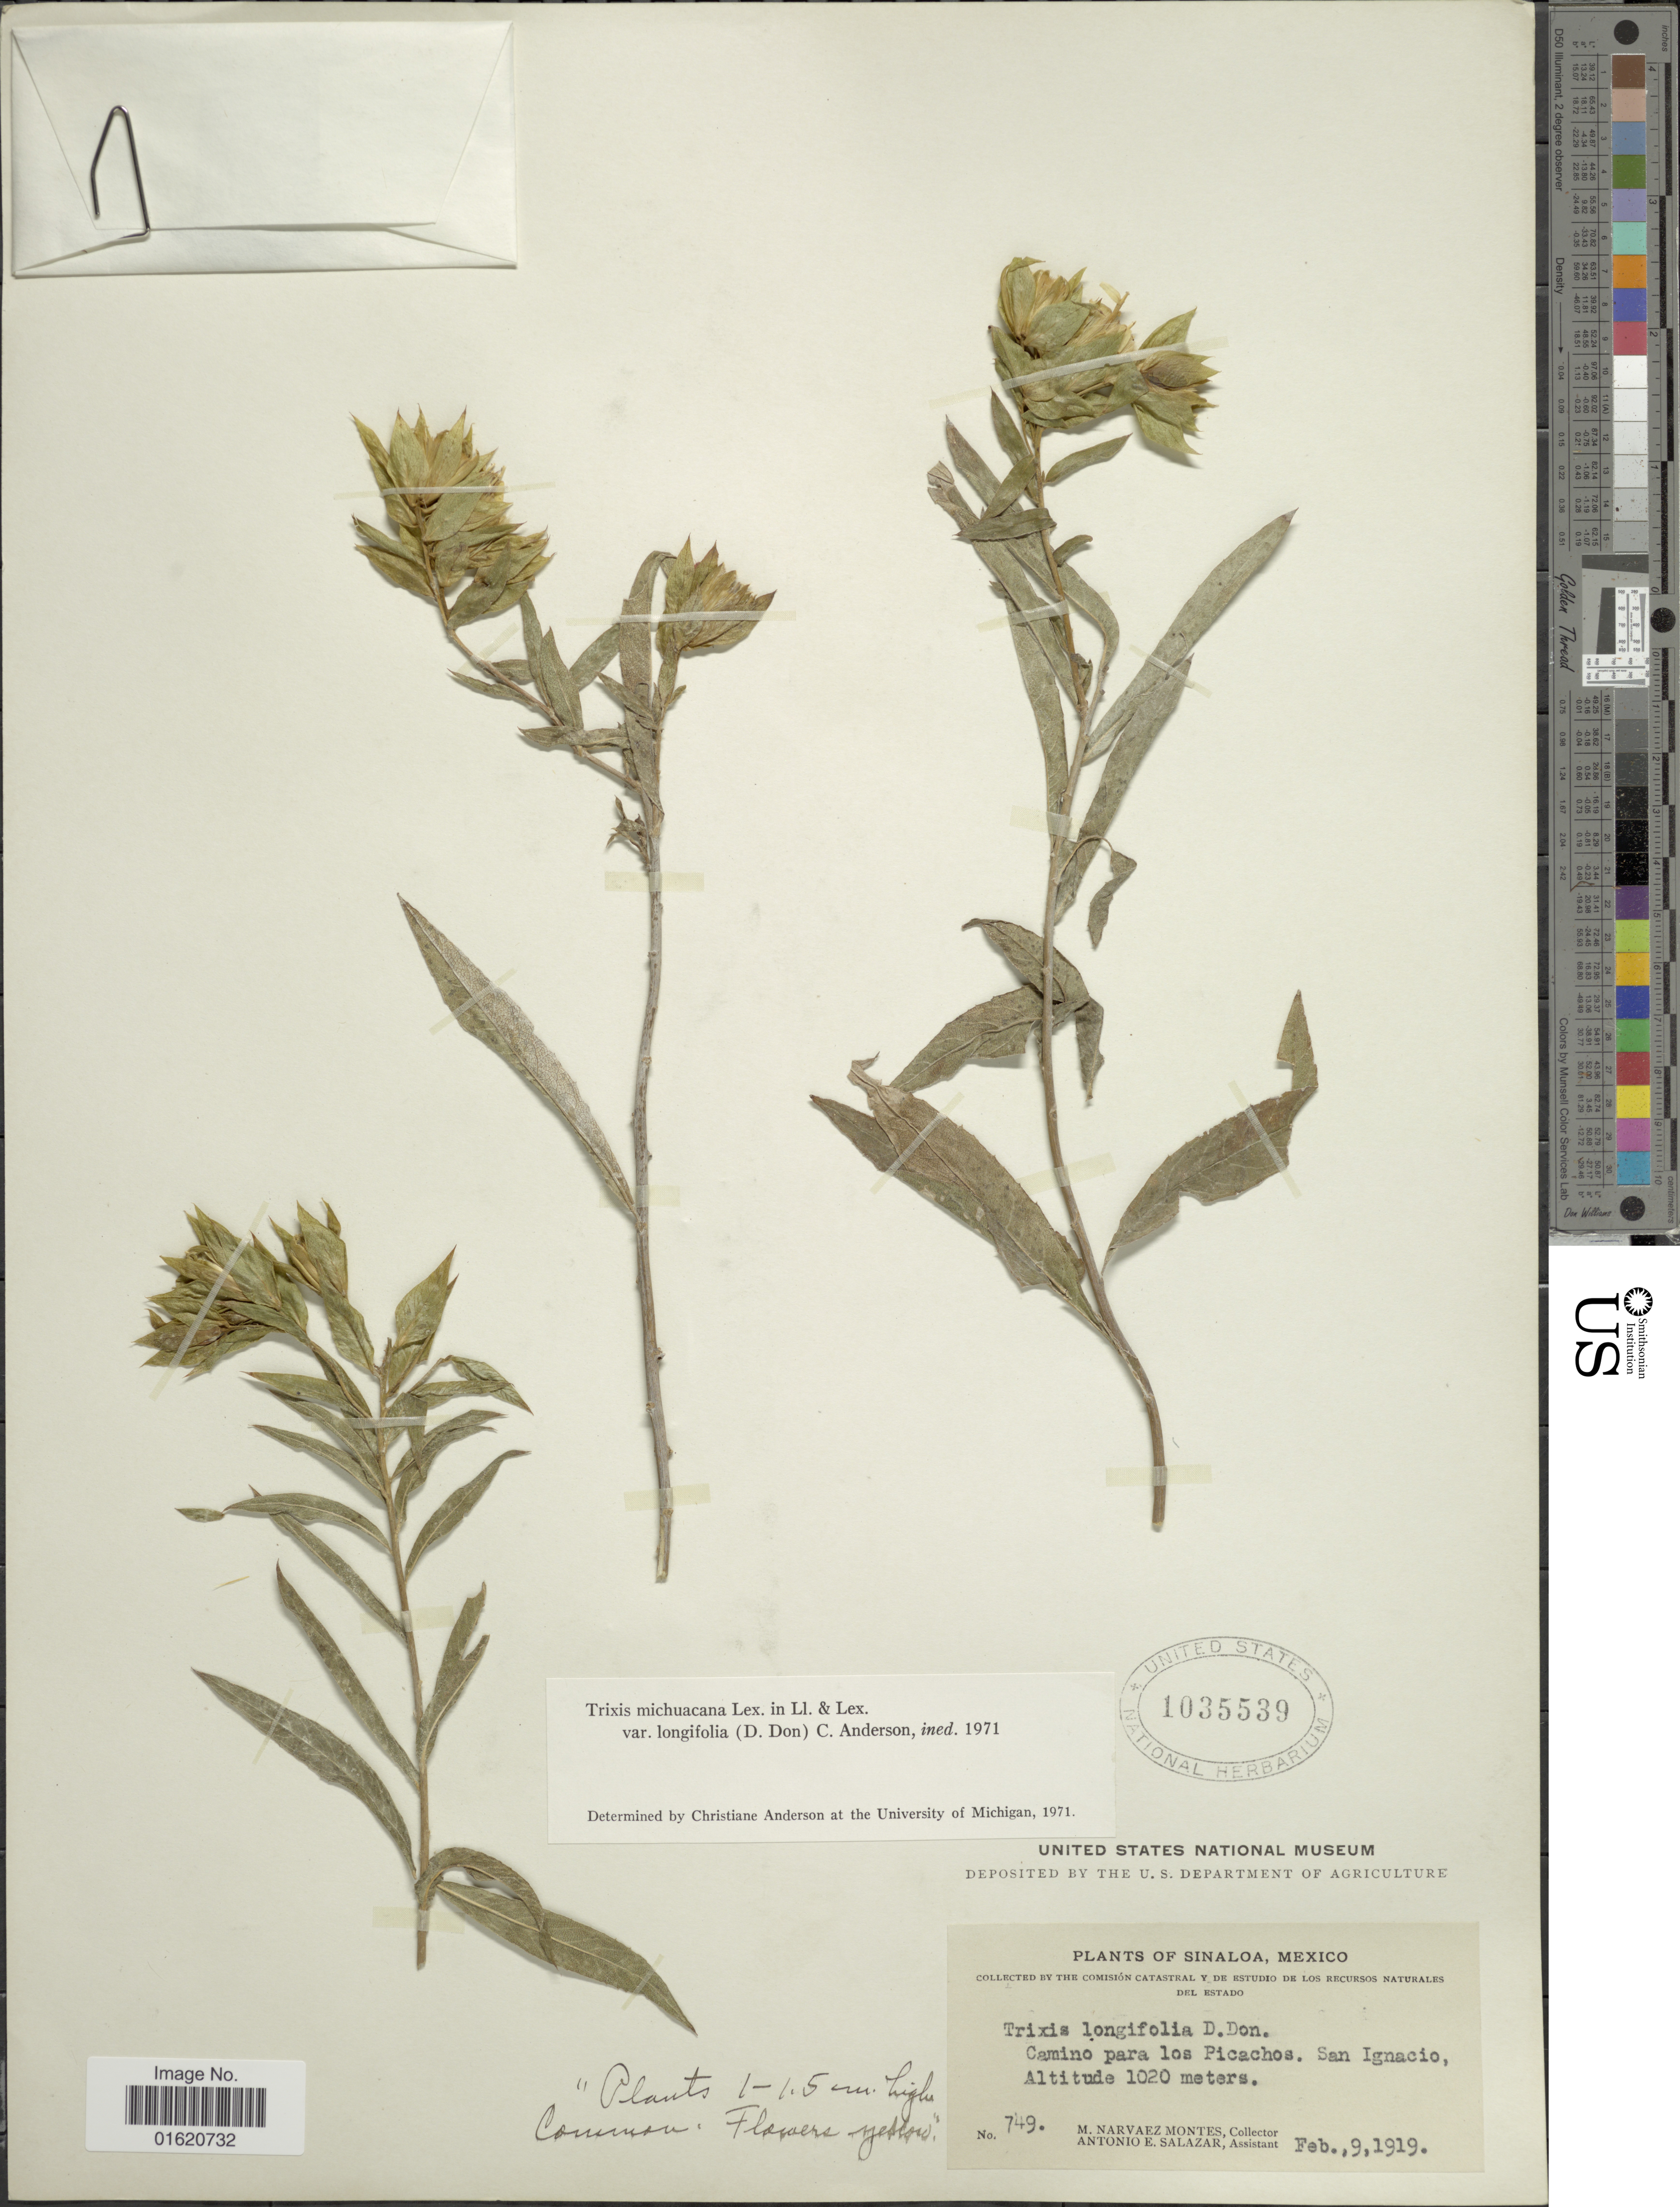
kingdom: Plantae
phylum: Tracheophyta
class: Magnoliopsida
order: Asterales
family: Asteraceae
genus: Trixis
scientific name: Trixis michuacana var. longifolia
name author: (D. Don) C.E. Anderson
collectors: M. Narvaez-Montes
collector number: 749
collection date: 1919-02-09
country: Mexico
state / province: Sinaloa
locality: Camino para los Picachos, San Ignacio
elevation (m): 1020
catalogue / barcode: US 1035539